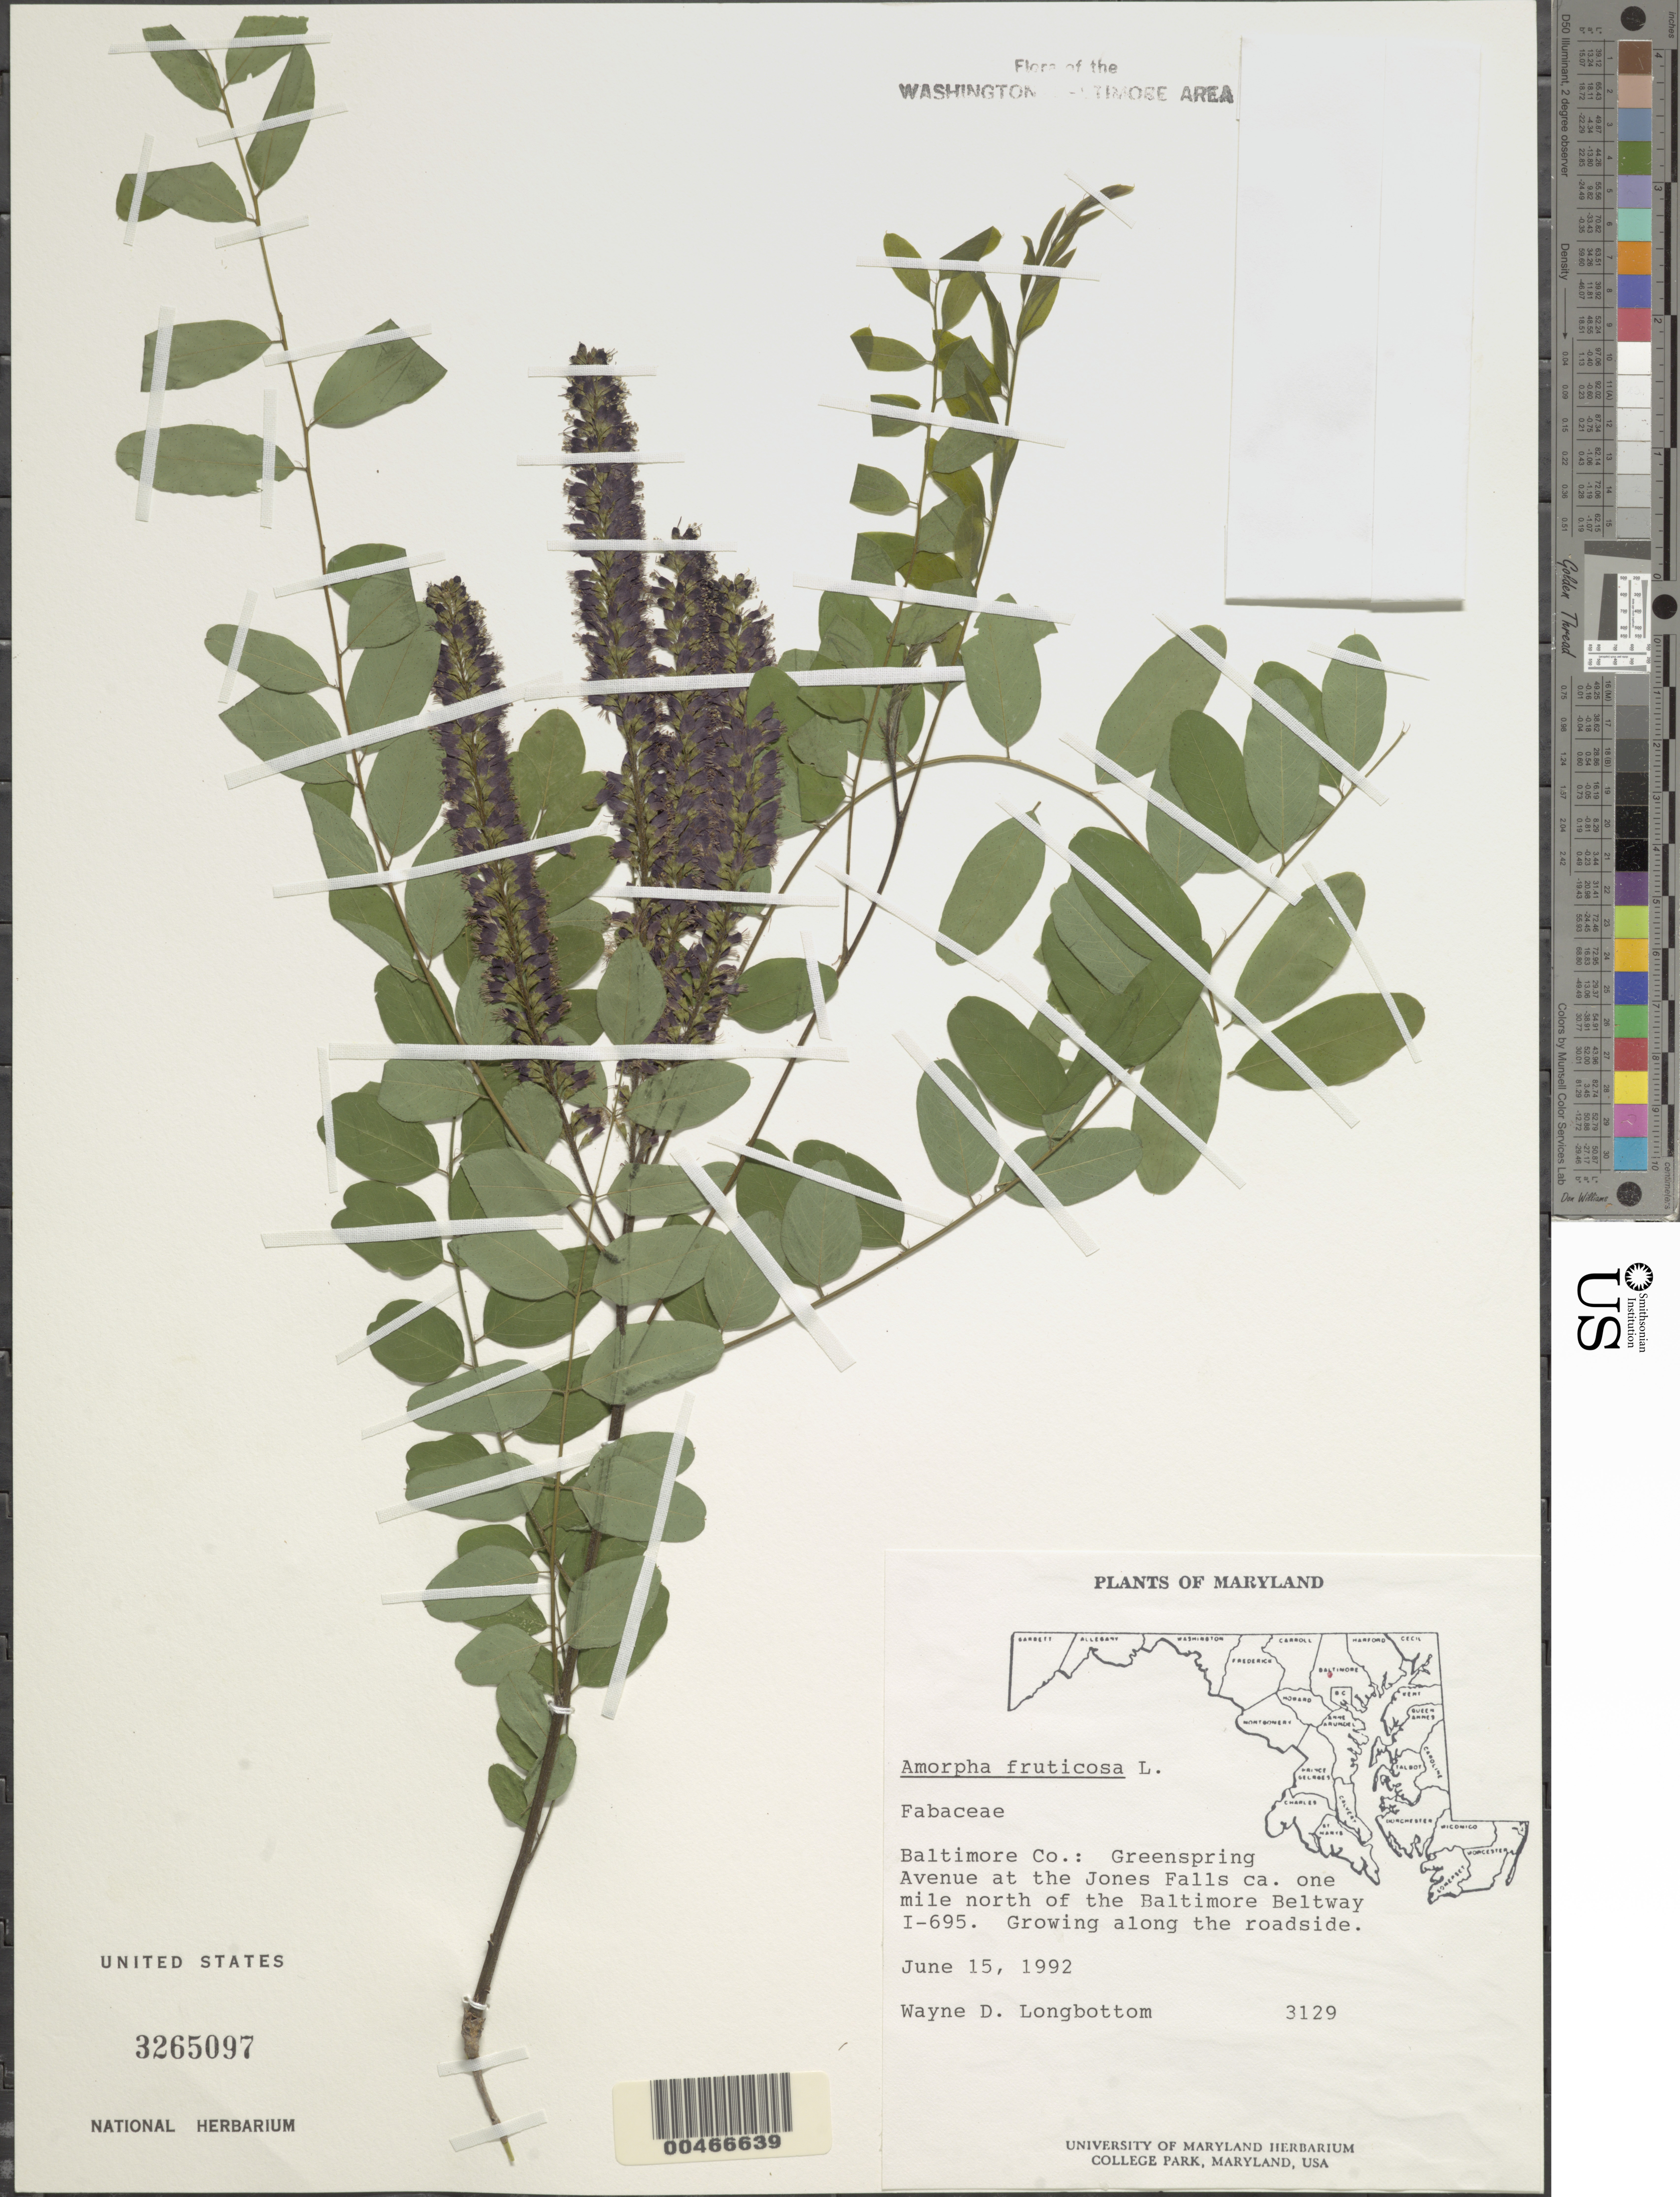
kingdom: Plantae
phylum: Tracheophyta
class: Magnoliopsida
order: Fabales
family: Fabaceae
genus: Amorpha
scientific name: Amorpha fruticosa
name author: L.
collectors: W. D. Longbottom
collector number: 3129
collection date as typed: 15 Jun 1992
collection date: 1992-06-15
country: United States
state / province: Maryland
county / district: City of Baltimore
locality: Greenspring Ave at Jones Falls, N of Baltimore Beltway I-695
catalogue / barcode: US 3265097